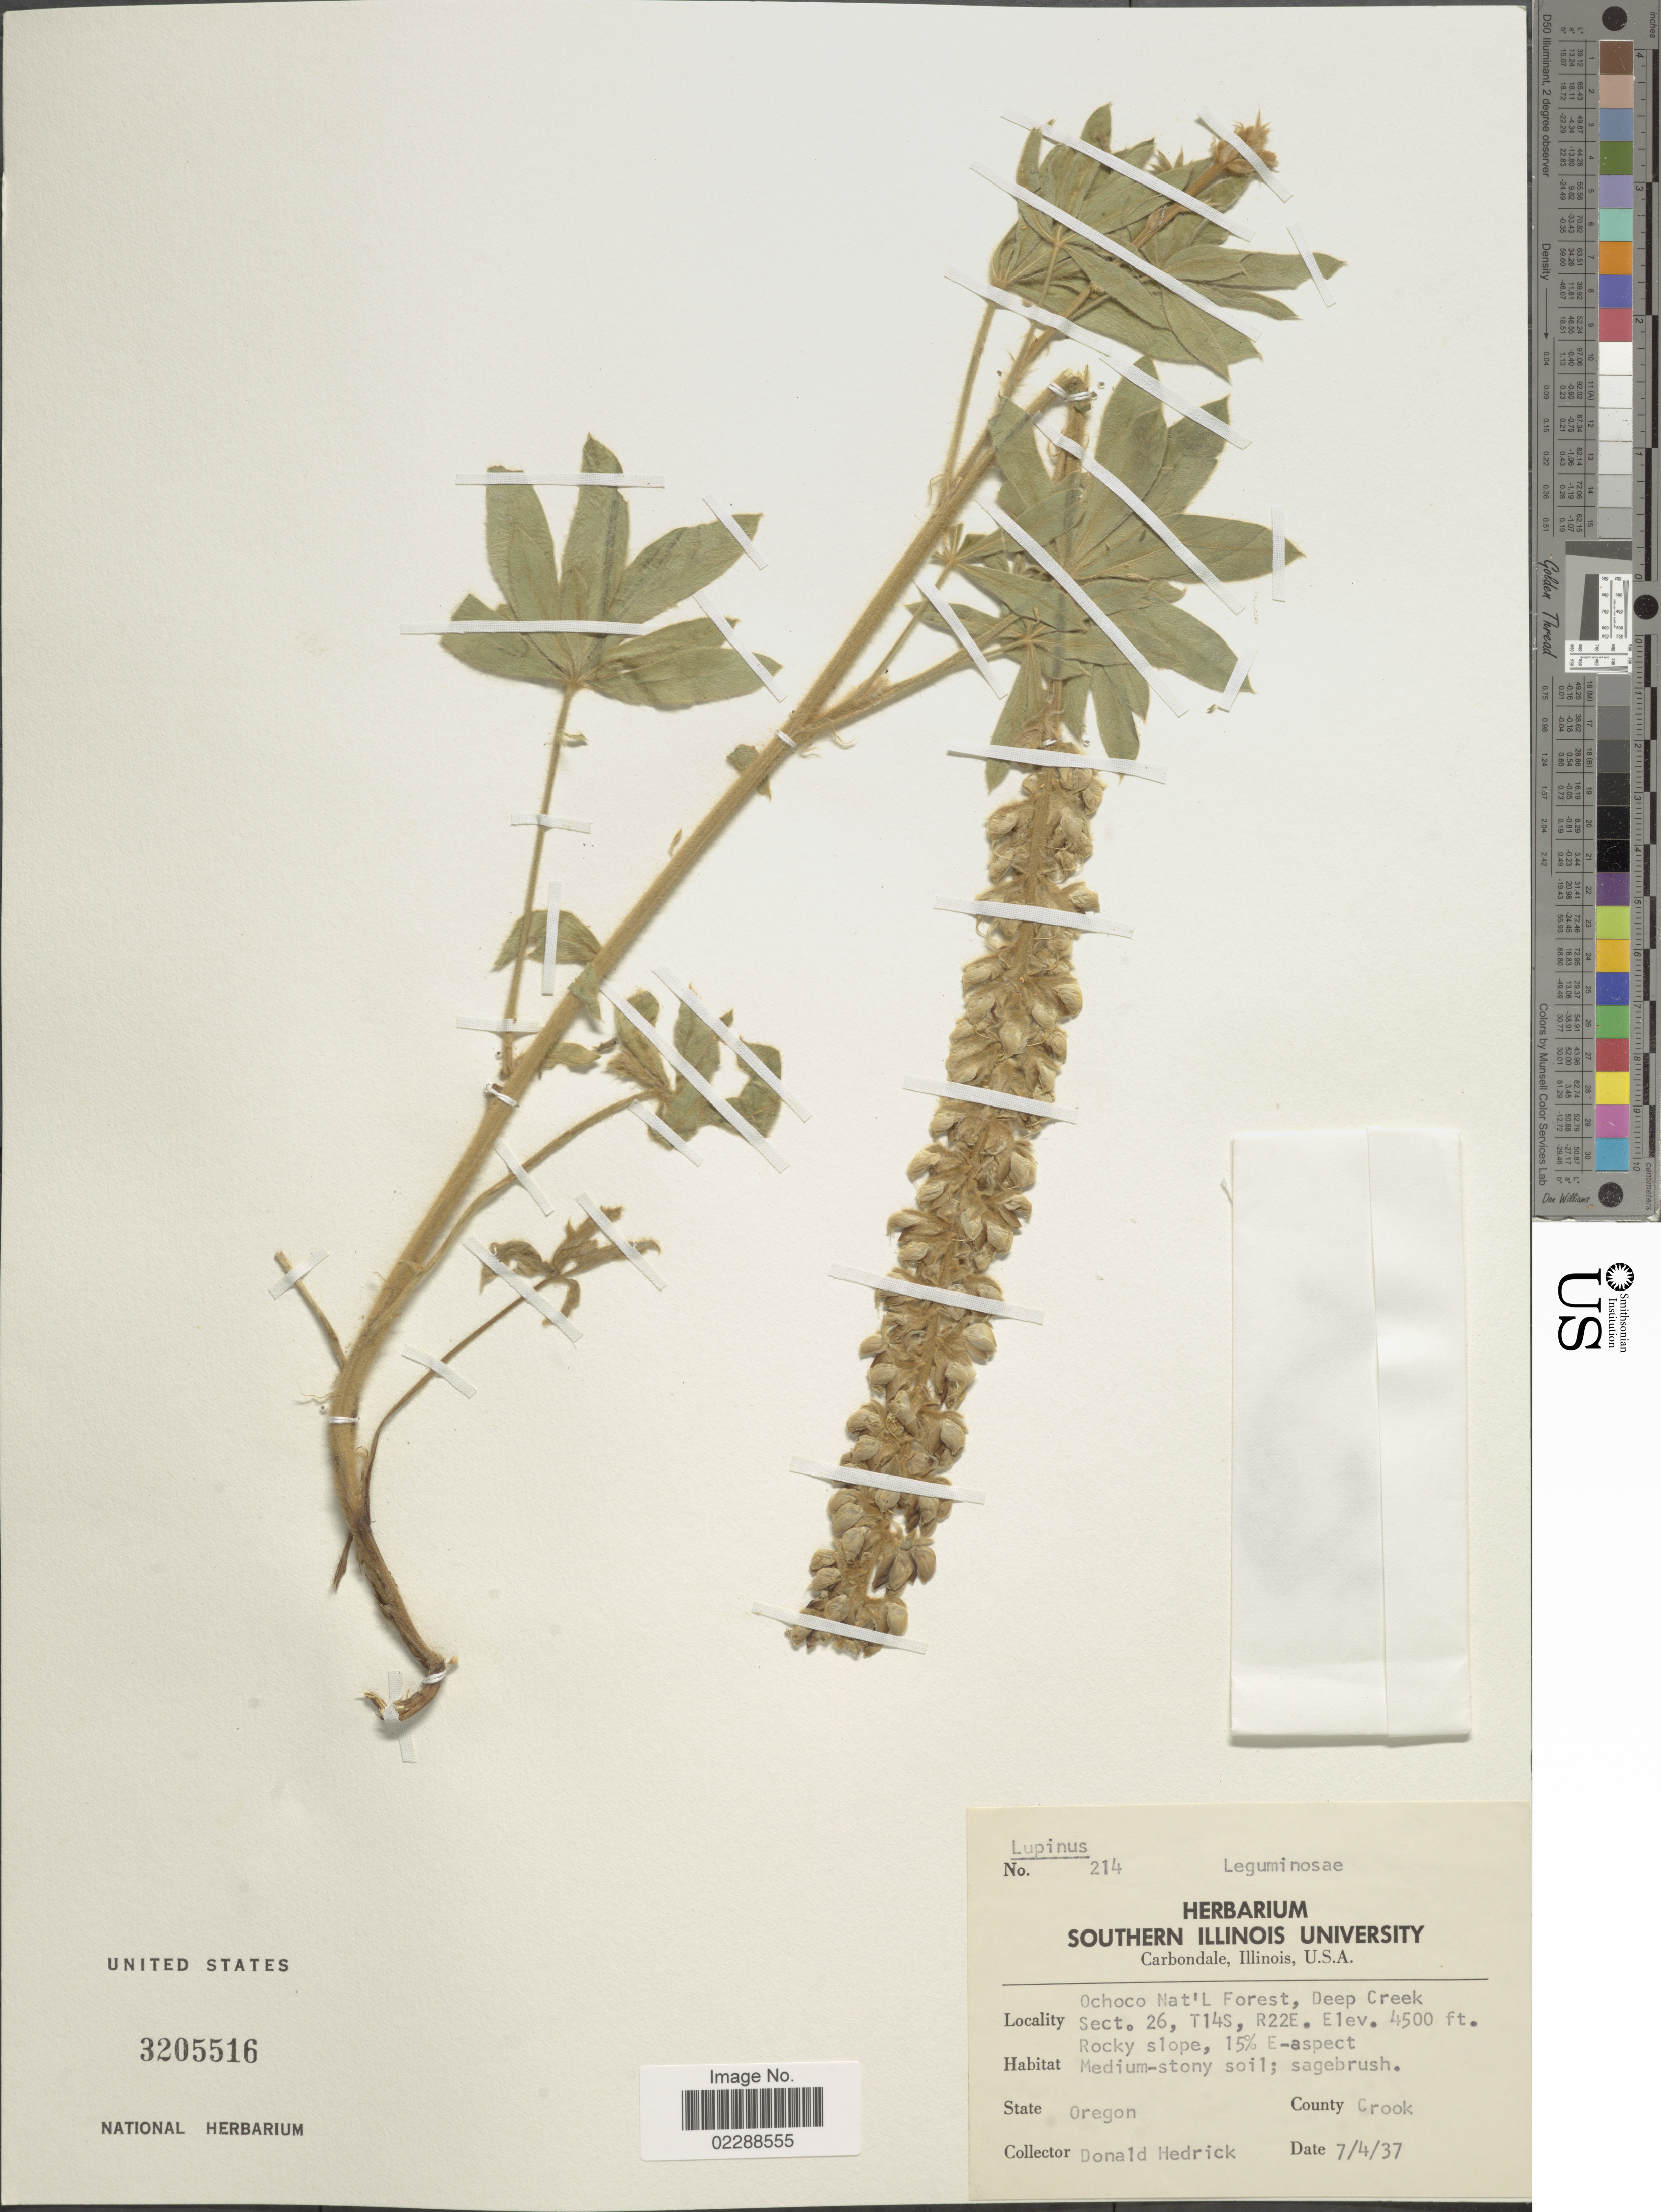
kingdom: Plantae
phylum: Tracheophyta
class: Magnoliopsida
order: Fabales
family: Fabaceae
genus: Lupinus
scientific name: Lupinus sp.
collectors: D. Hedrick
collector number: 214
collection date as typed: Transcribed d/m/y: 4/7/37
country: United States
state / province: Oregon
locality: State Oregon, County Crook, Ochoco Nat' 'l Forest, Deep Creek Sect. 26, T14S, R22E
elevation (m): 1372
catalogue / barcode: US 3205516